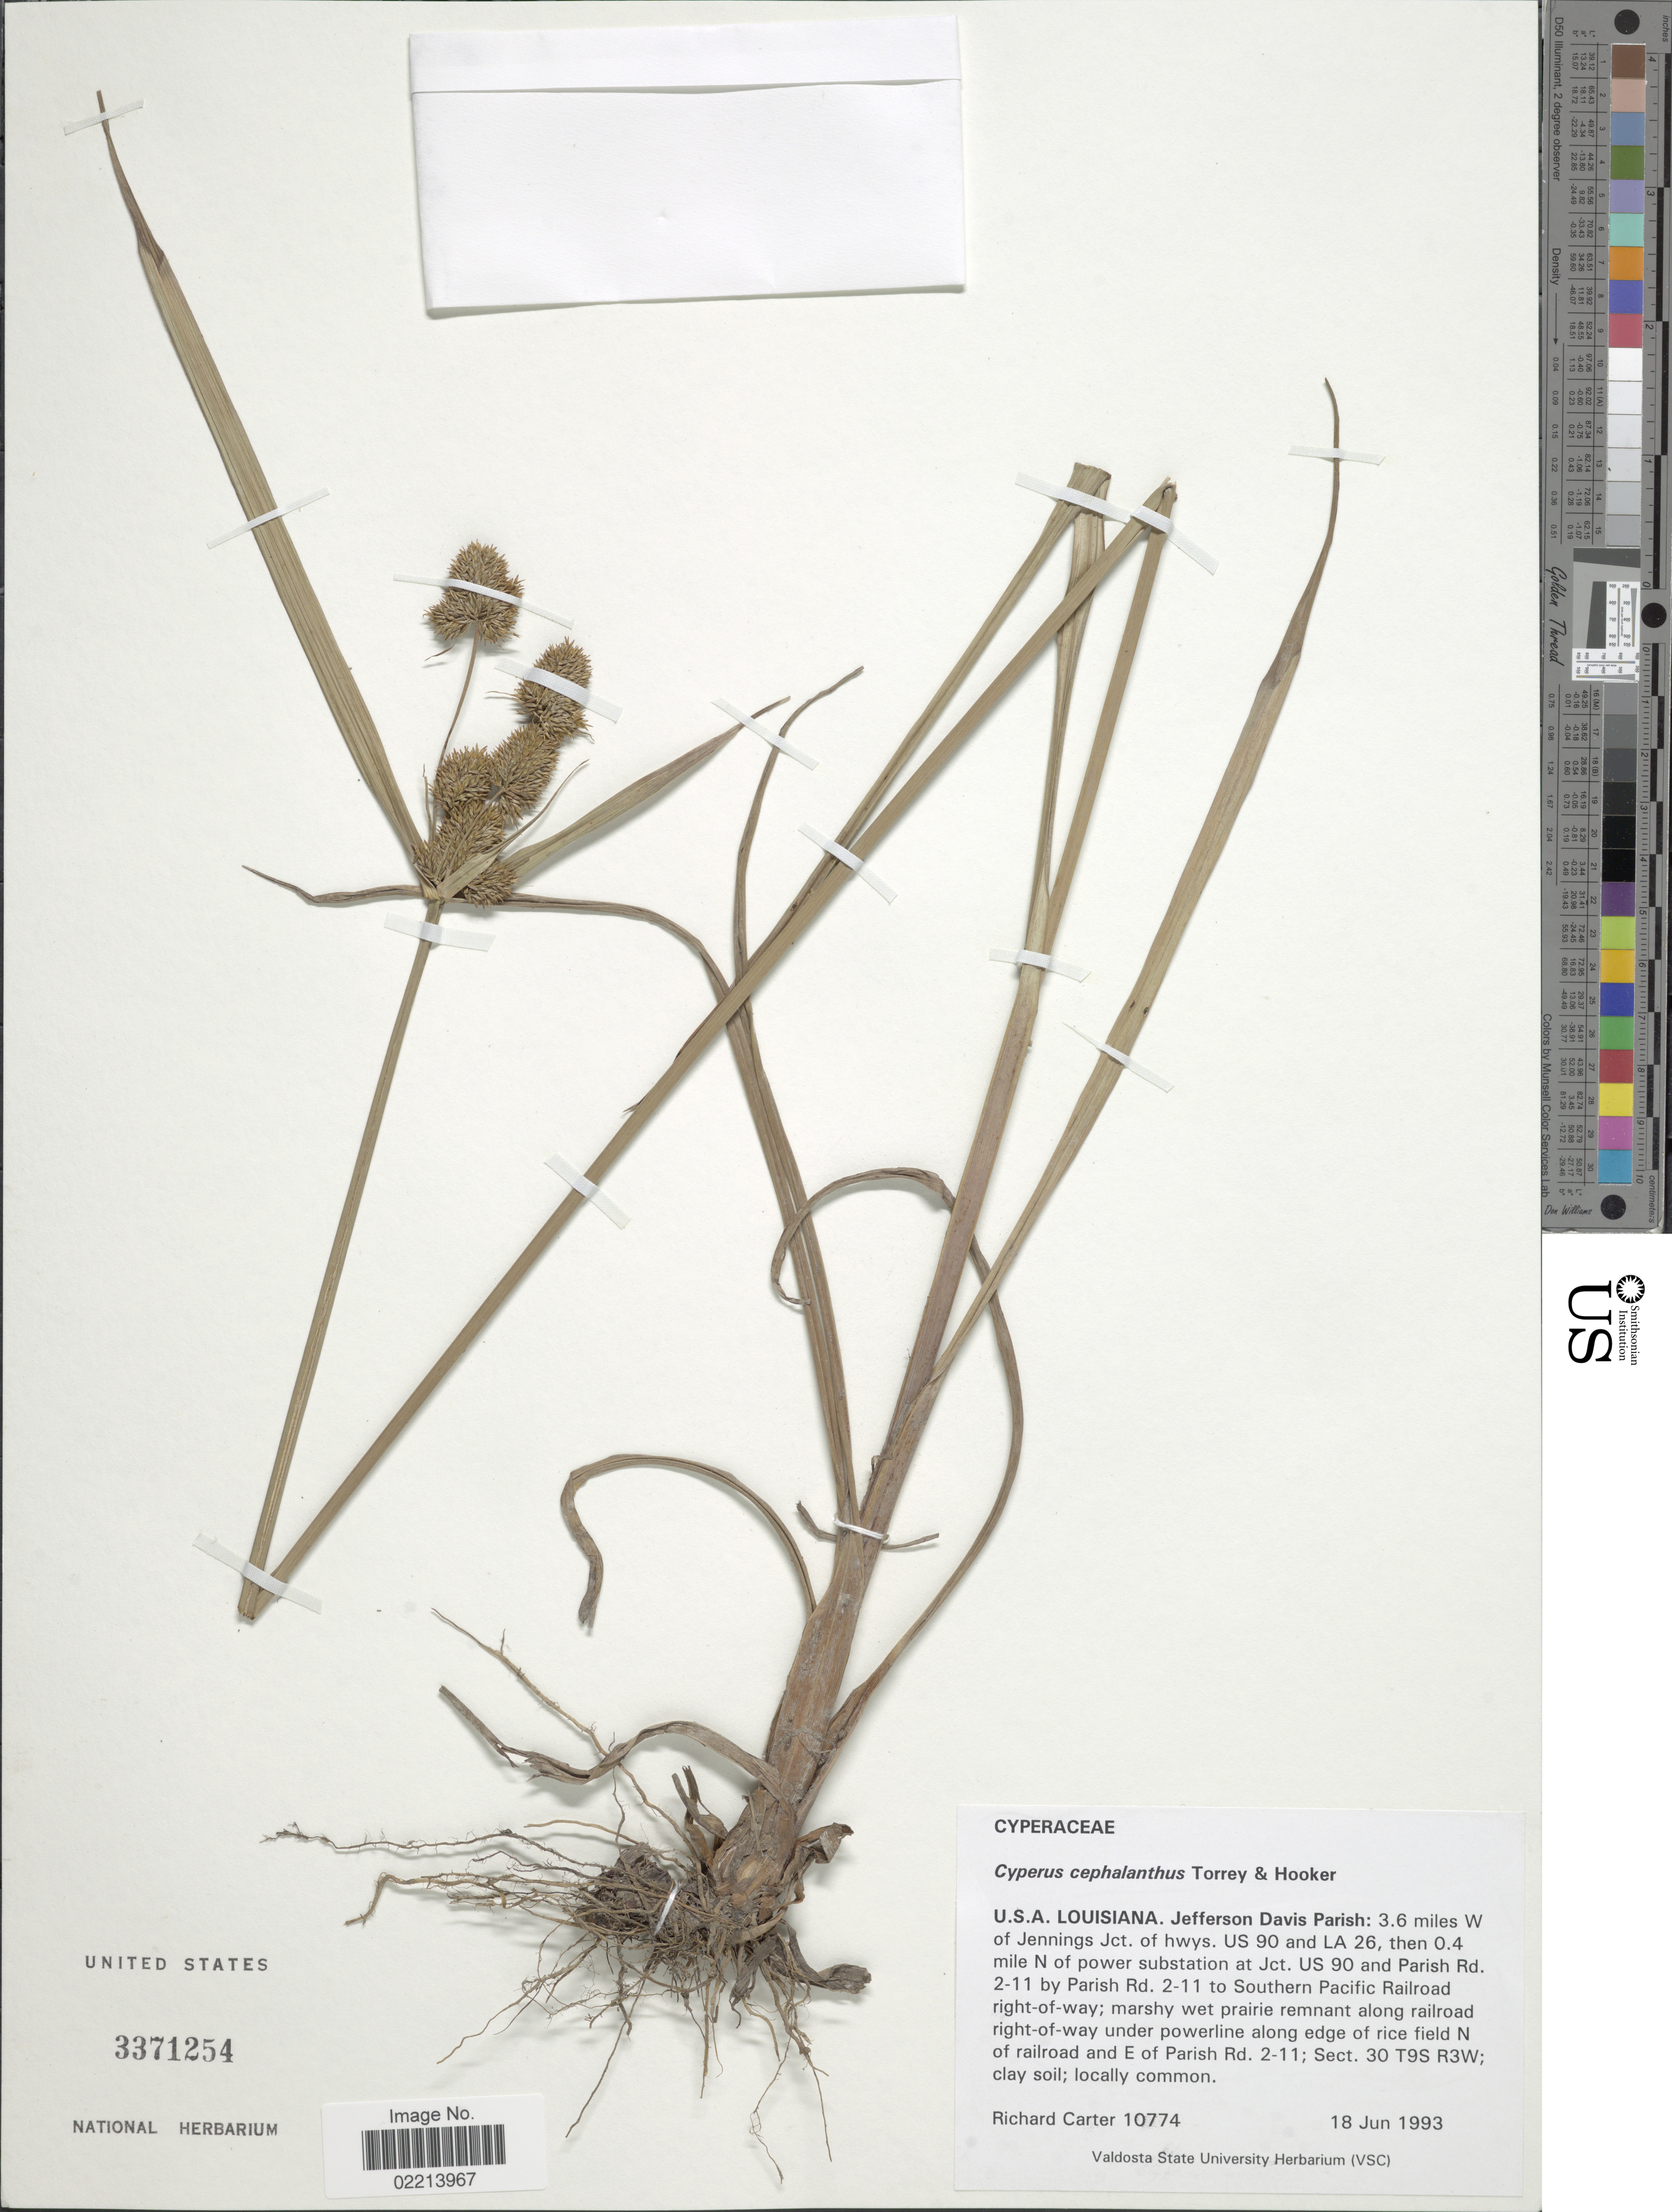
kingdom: Plantae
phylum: Tracheophyta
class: Liliopsida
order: Poales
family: Cyperaceae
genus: Cyperus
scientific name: Cyperus cephalanthus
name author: Torr. & Hook.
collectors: R. Carter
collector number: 10774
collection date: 1993-06-18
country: United States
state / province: Louisiana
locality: Jefferson Davis Parish: 3.6 miles W of Jennings Jct. of hwys. US 90 and LA 26, then 0.4 mile N of power substation at Jct. US 90 and Parish Rd. 2-11 by Parish Rd. 2-11 to Southern Pacific Railroad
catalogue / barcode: US 3371254